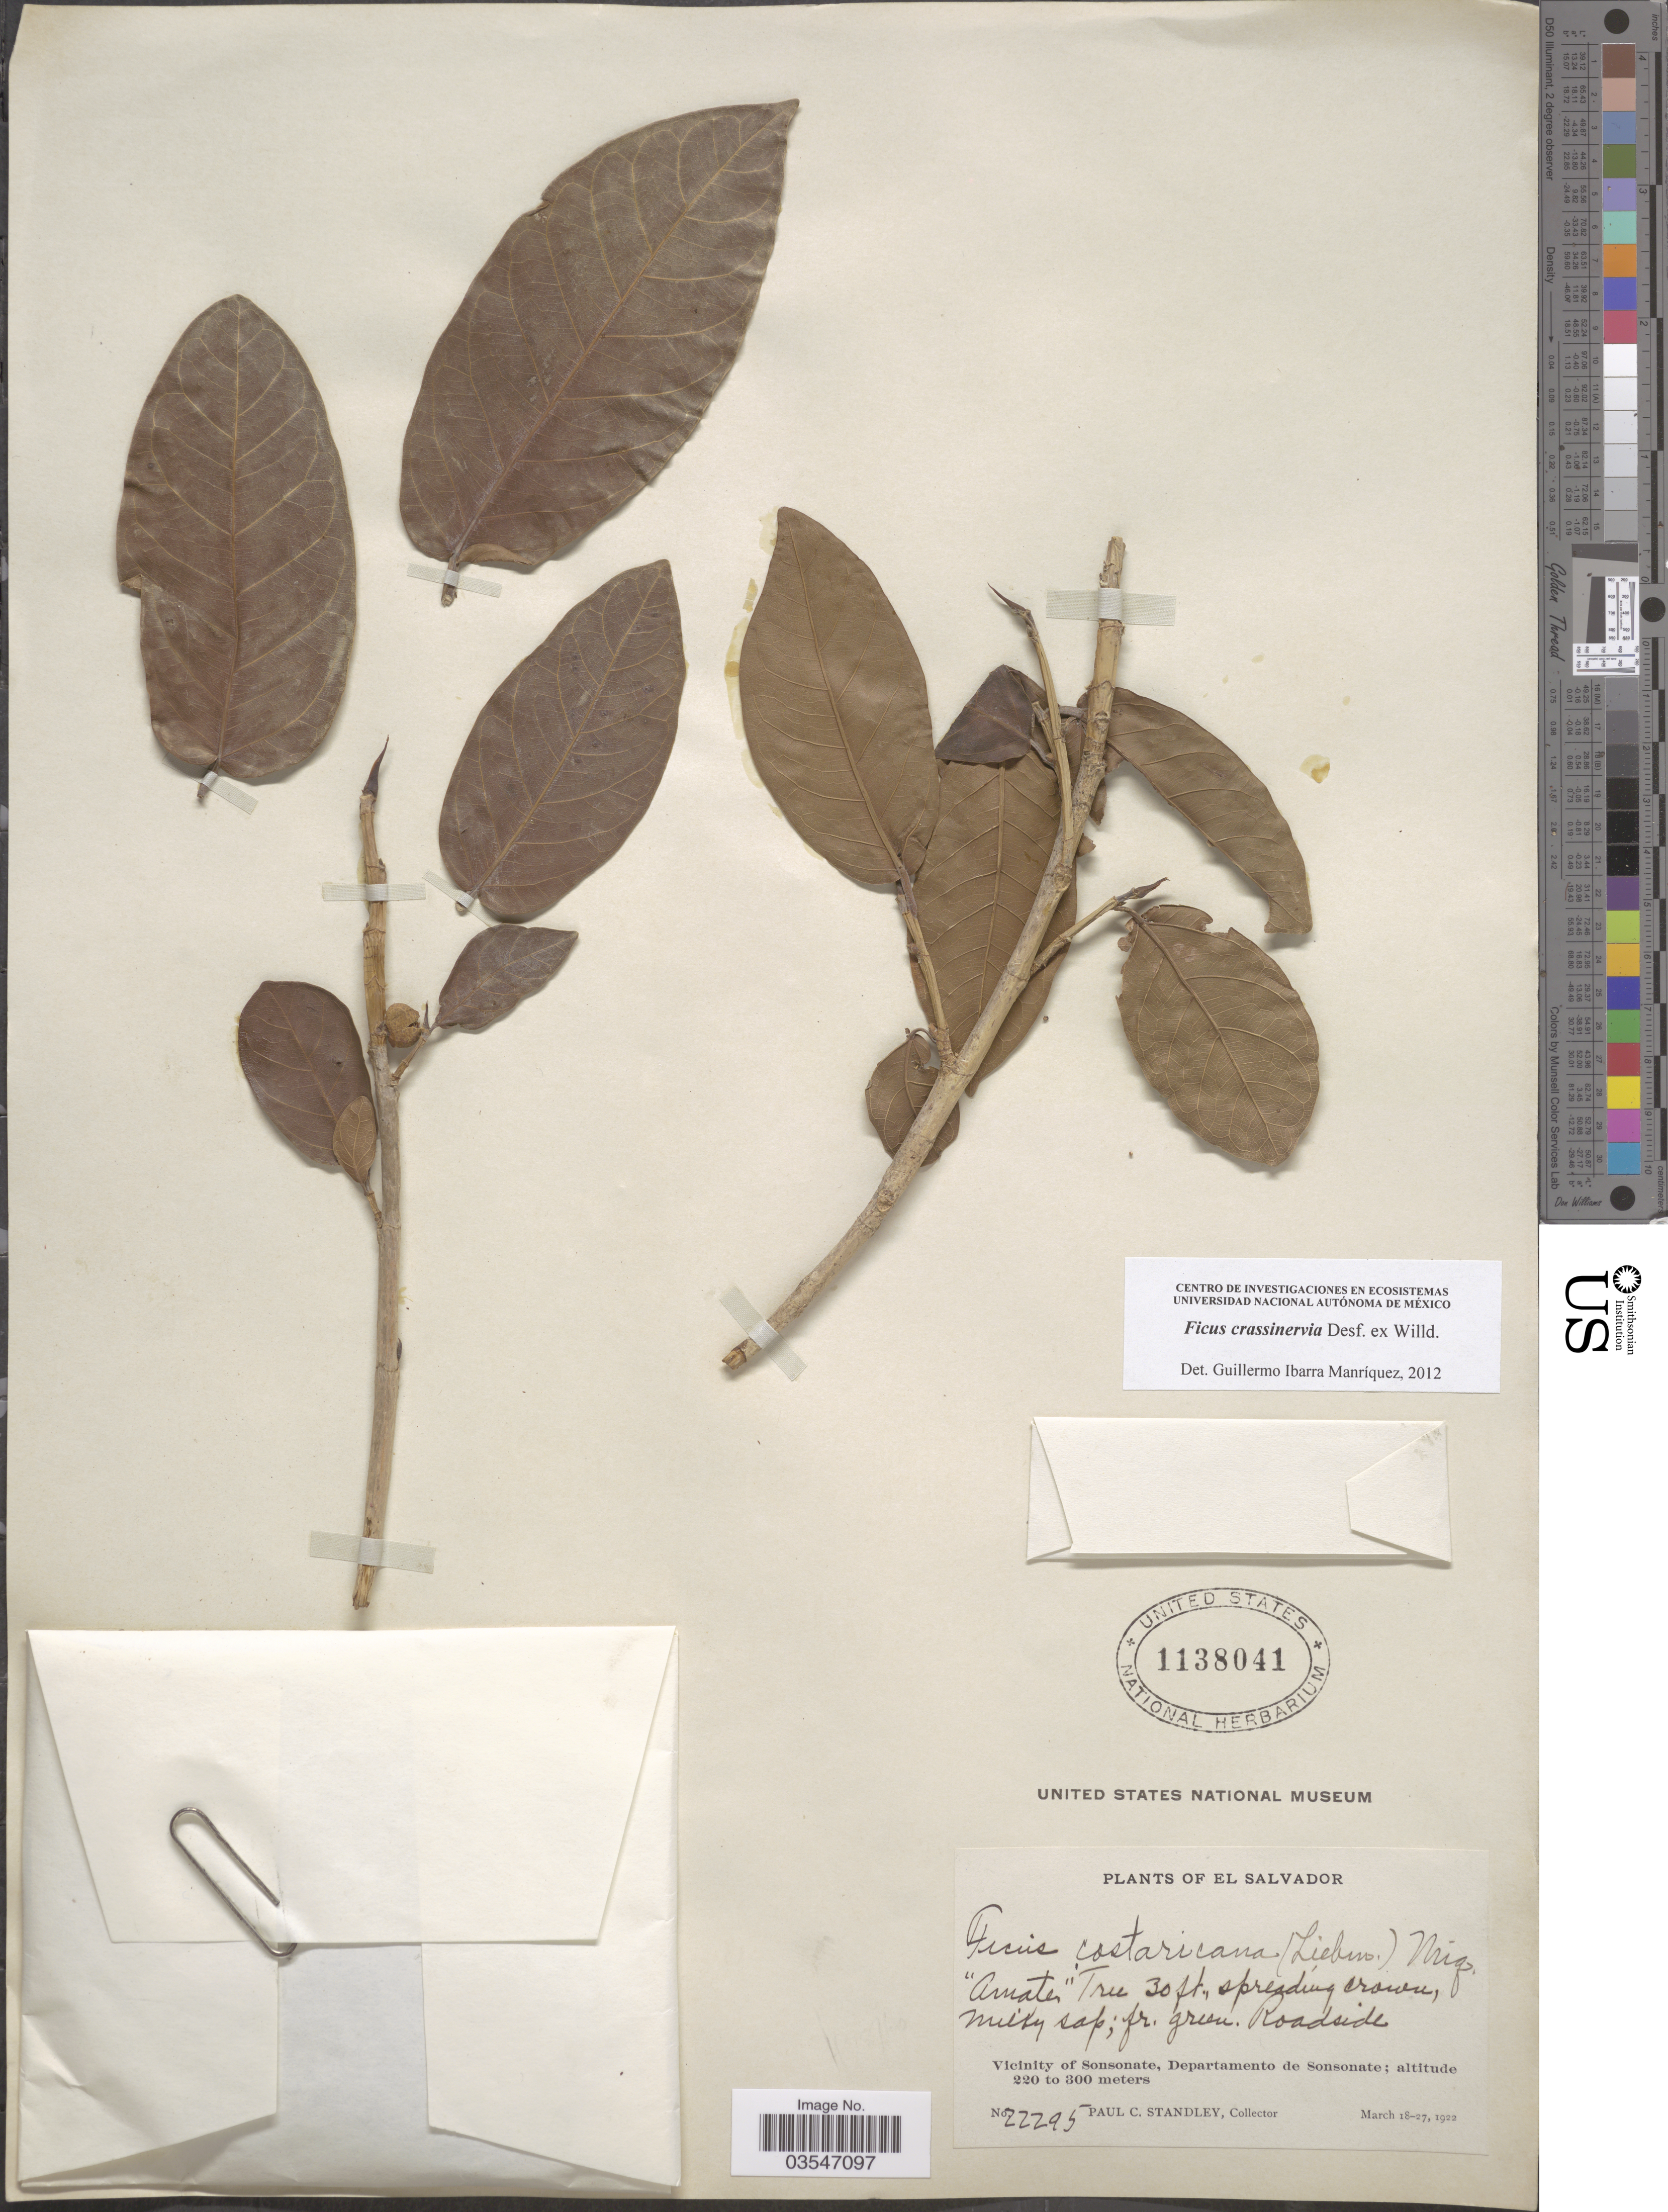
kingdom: Plantae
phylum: Tracheophyta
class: Magnoliopsida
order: Rosales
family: Moraceae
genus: Ficus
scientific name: Ficus crassinervia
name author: Desf. ex Willd.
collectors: P. C. Standley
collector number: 22295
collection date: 1922-03-18/1922-03-27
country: El Salvador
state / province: Sonsonate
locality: Vicinity of Sonsonate, Departamento de Sonsonate.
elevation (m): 220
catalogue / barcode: US 1138041